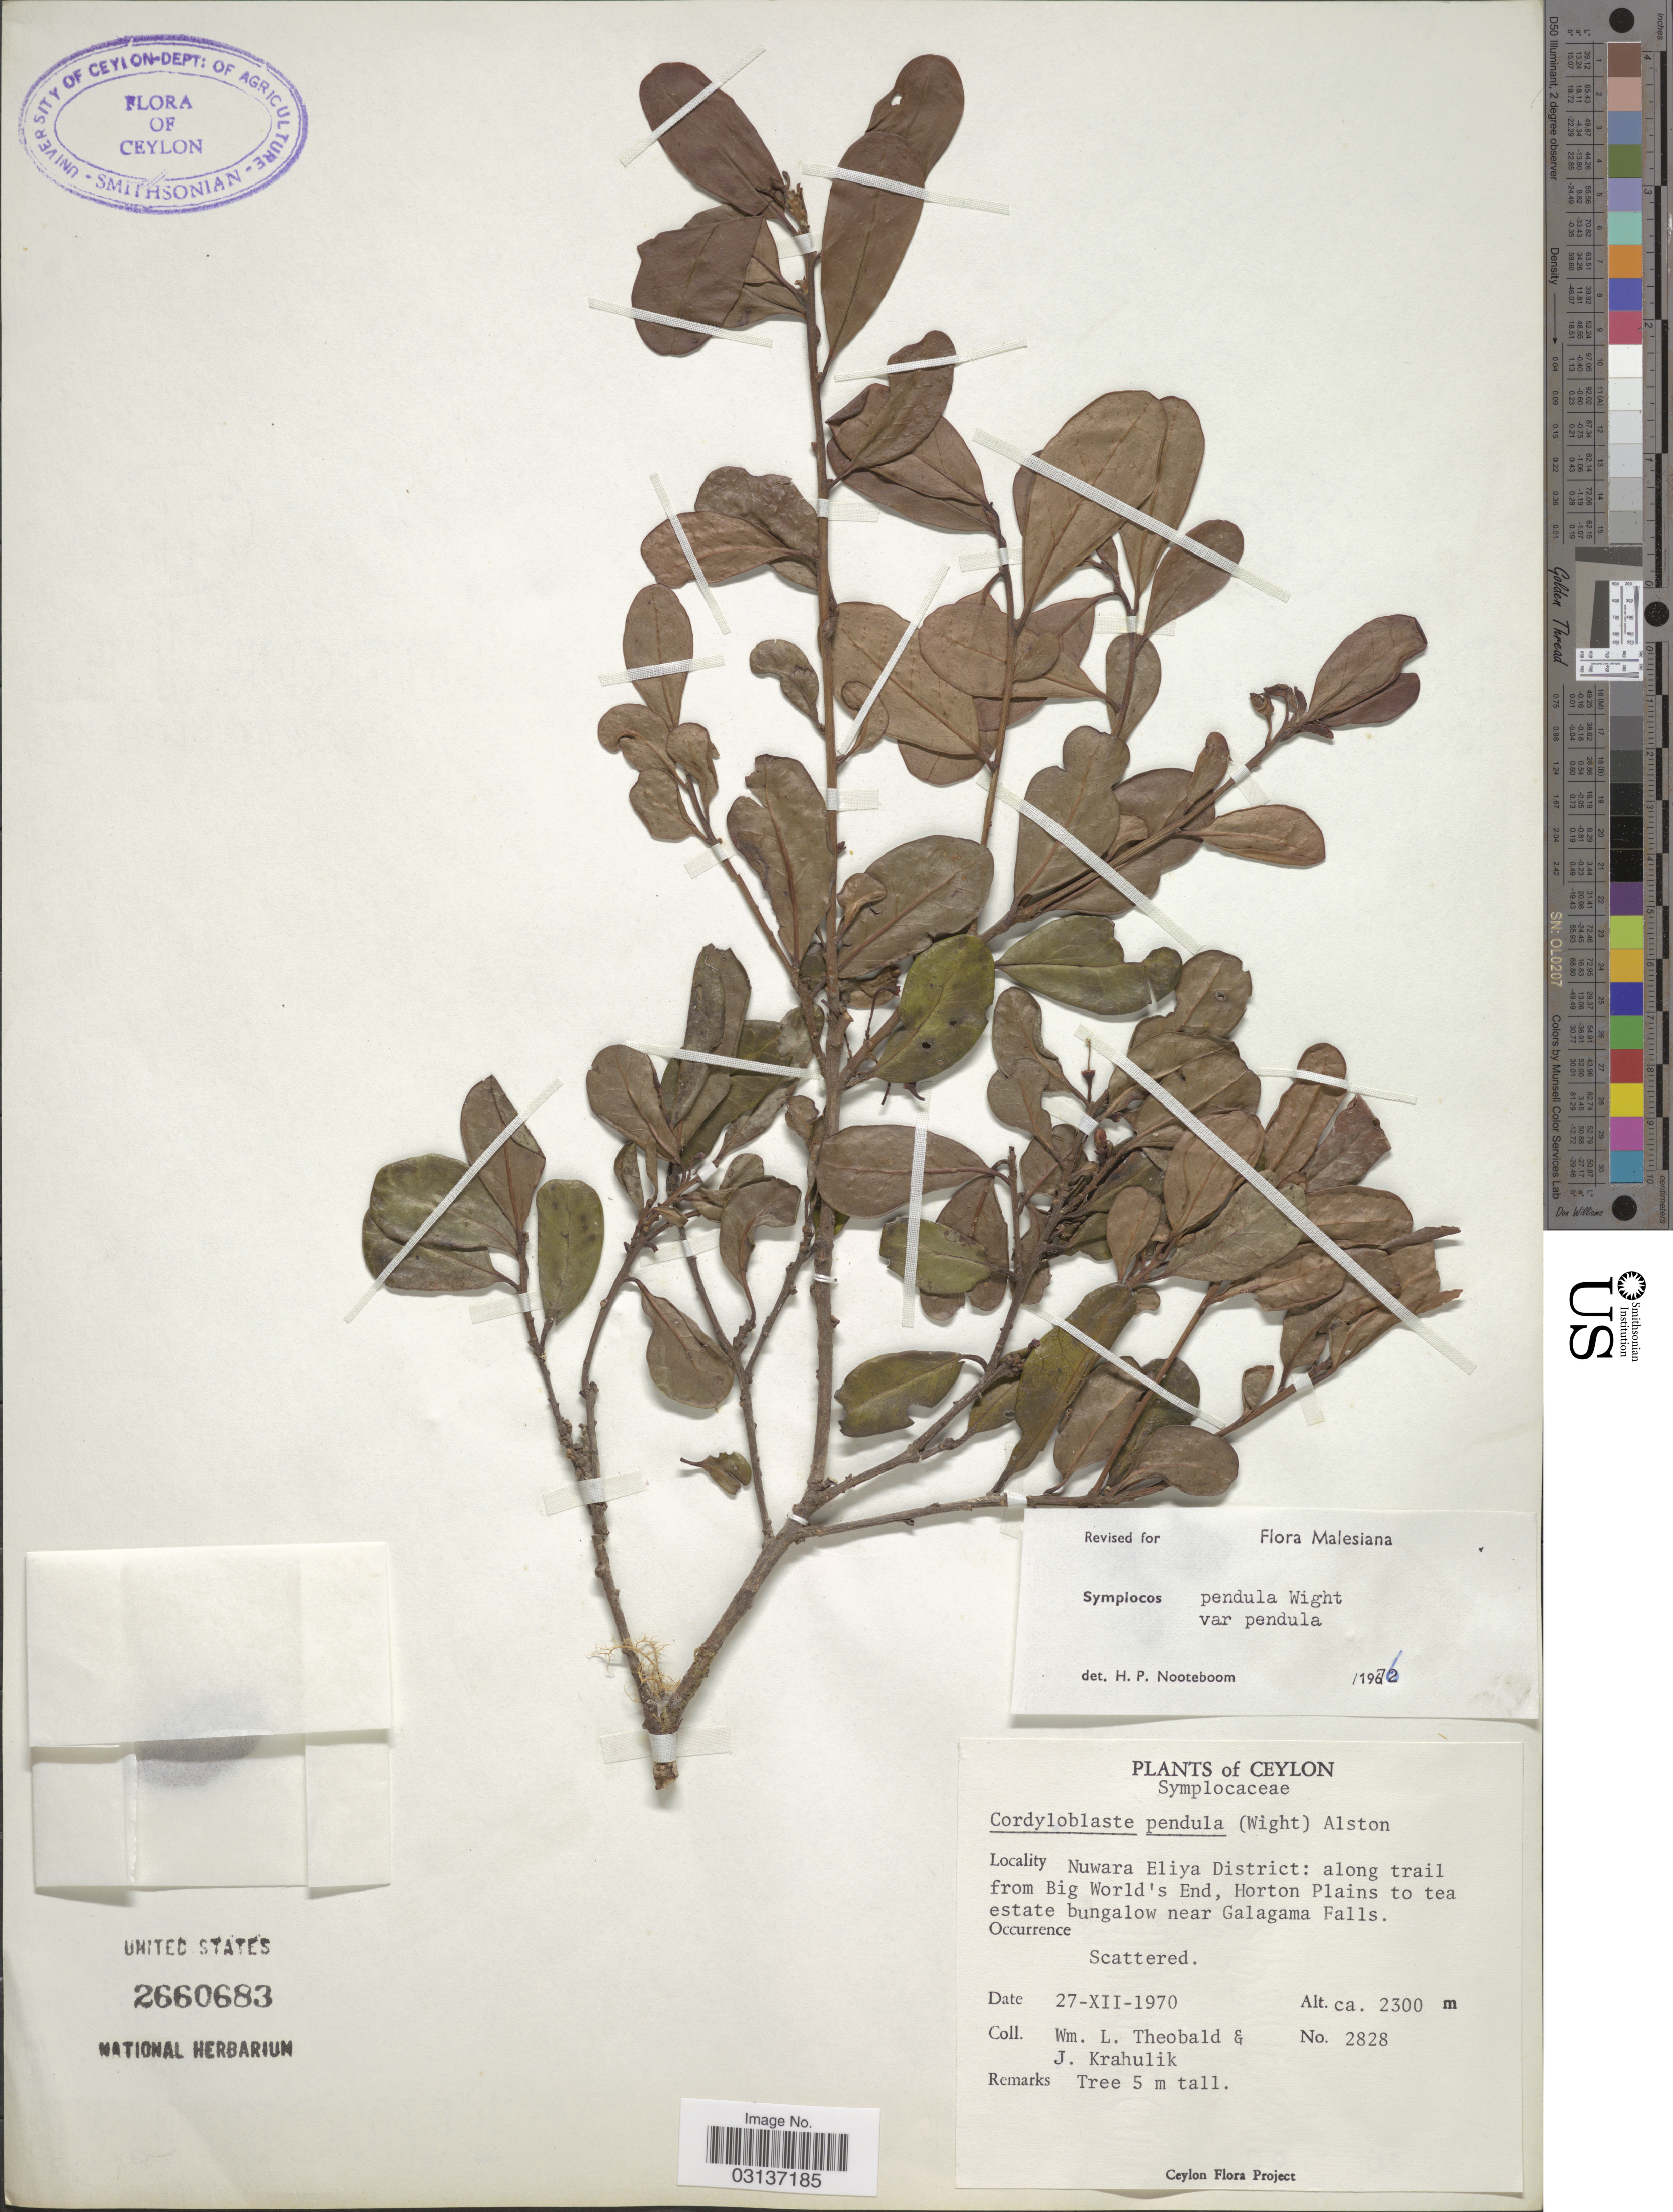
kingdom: Plantae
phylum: Tracheophyta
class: Magnoliopsida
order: Ericales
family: Symplocaceae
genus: Cordyloblaste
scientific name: Cordyloblaste pendula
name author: (Wight) Alston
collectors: W. L. Theobald & J. Krahulik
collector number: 2828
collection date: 1970-12-27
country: Sri Lanka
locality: Ceylon. Nuwara Eliya District: along trail from Big World's End, Horton Plains to tea estate bungalow near Galagama Falls.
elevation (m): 2300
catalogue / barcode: US 2660683